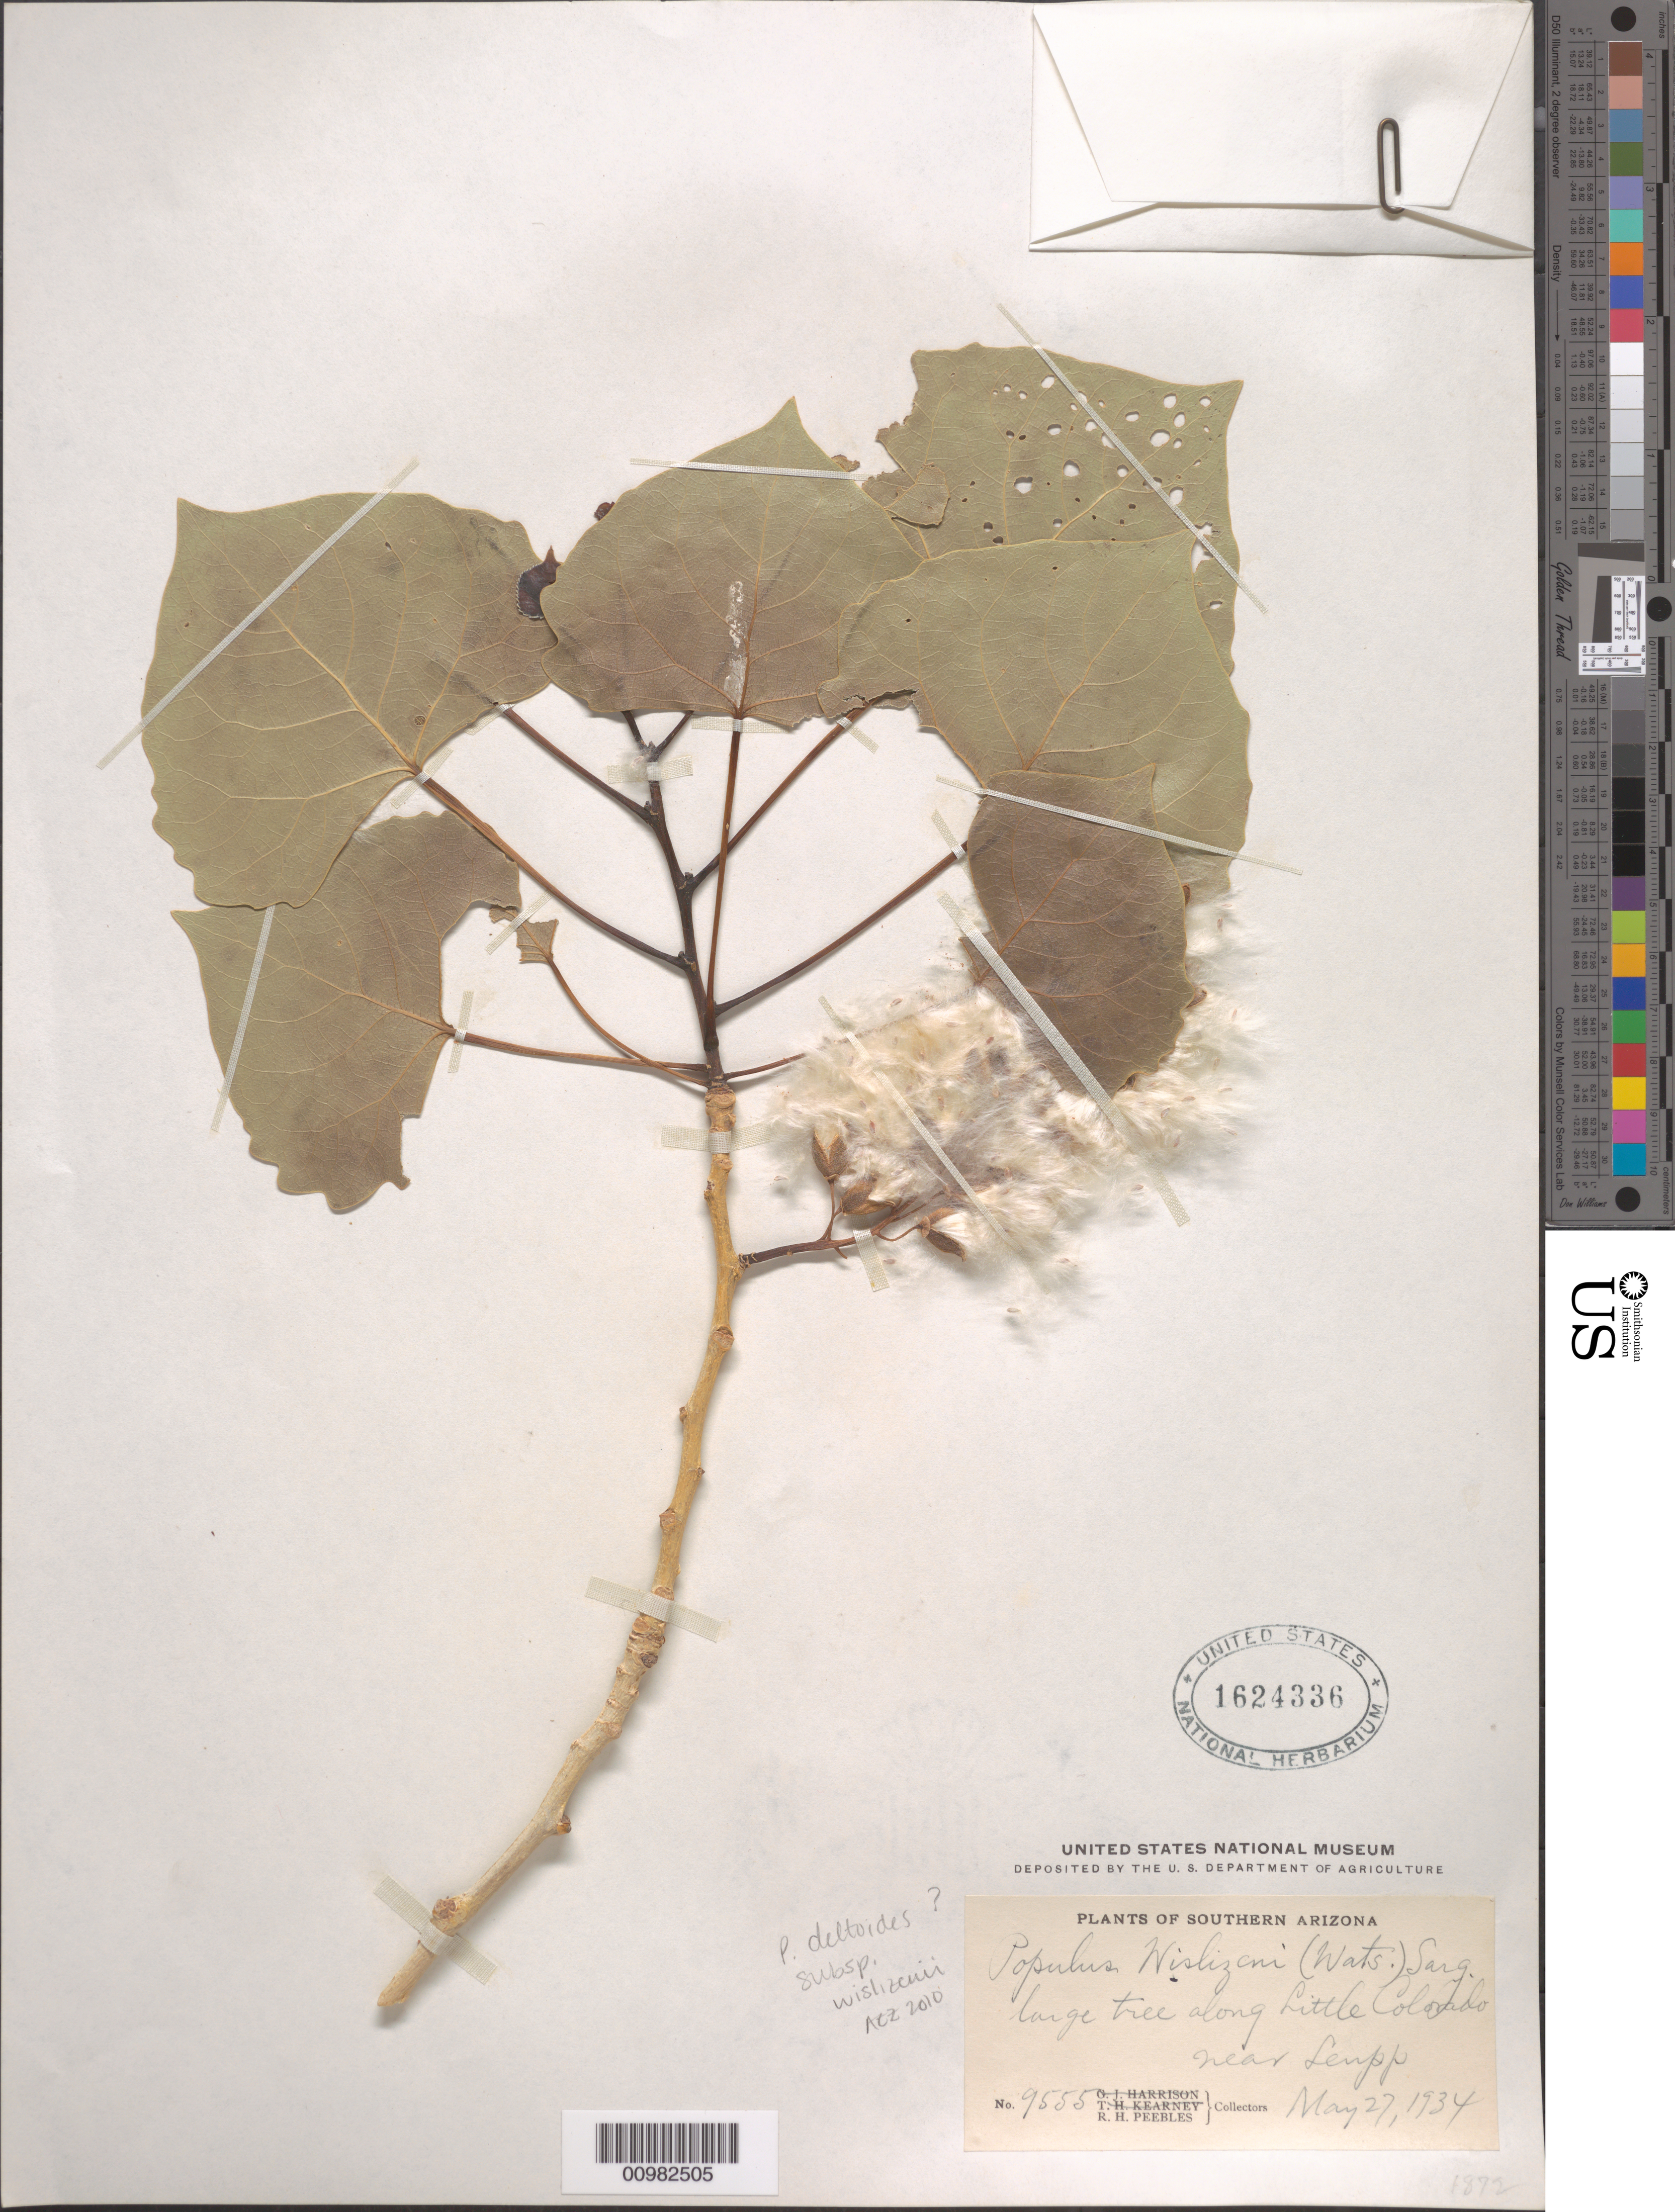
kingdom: Plantae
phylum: Tracheophyta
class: Magnoliopsida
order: Malpighiales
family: Salicaceae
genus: Populus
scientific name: Populus deltoides subsp. wislizeni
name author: (S. Watson) Eckenw.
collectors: R. H. Peebles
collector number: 9555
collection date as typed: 27 May 1934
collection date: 1934-05-27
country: United States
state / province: Arizona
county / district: Coconino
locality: Huge tree along little Colorado, near Leupp.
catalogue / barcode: US 1624336